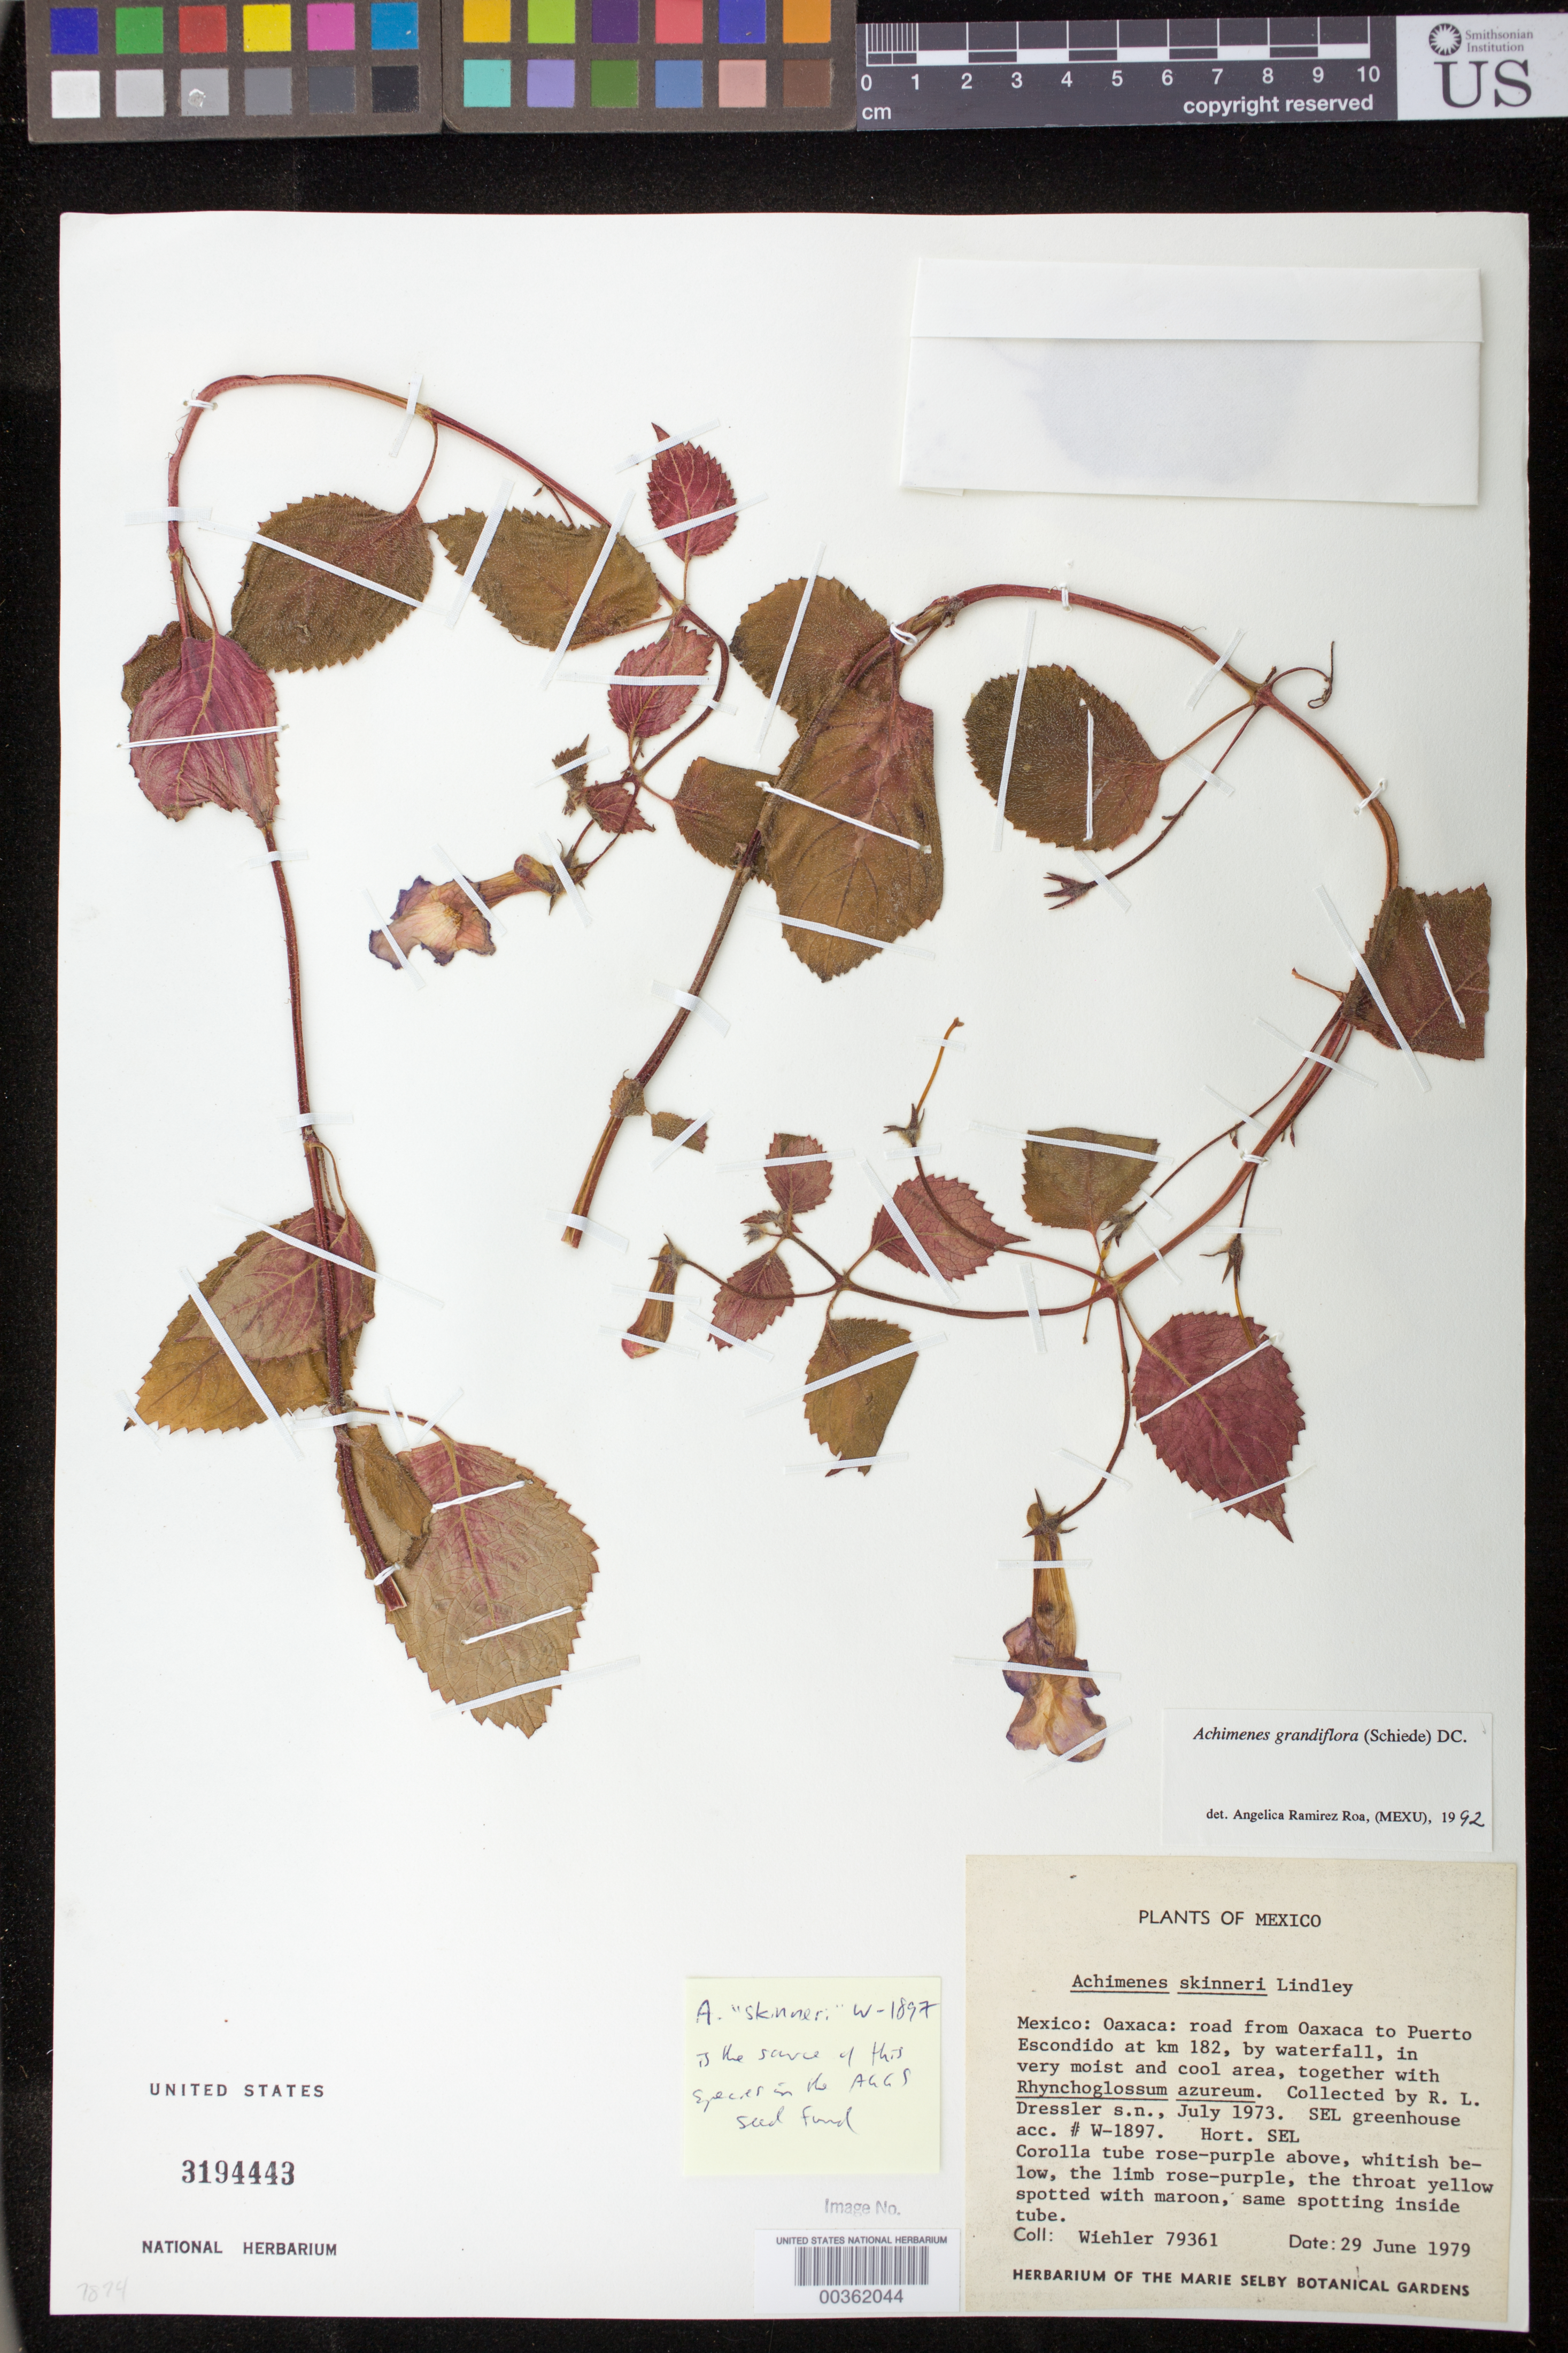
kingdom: Plantae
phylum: Tracheophyta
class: Magnoliopsida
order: Lamiales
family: Gesneriaceae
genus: Achimenes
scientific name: Achimenes grandiflora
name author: (Schiede) DC.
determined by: Skog, Laurence E.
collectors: H. J. Wiehler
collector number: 79361 [W1897]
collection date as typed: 29 Jun 1979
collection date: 1979-06-29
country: United States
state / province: Florida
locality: Cultivated at Marie Selby Botanical Gardens greenhouses.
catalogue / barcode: US 3194443